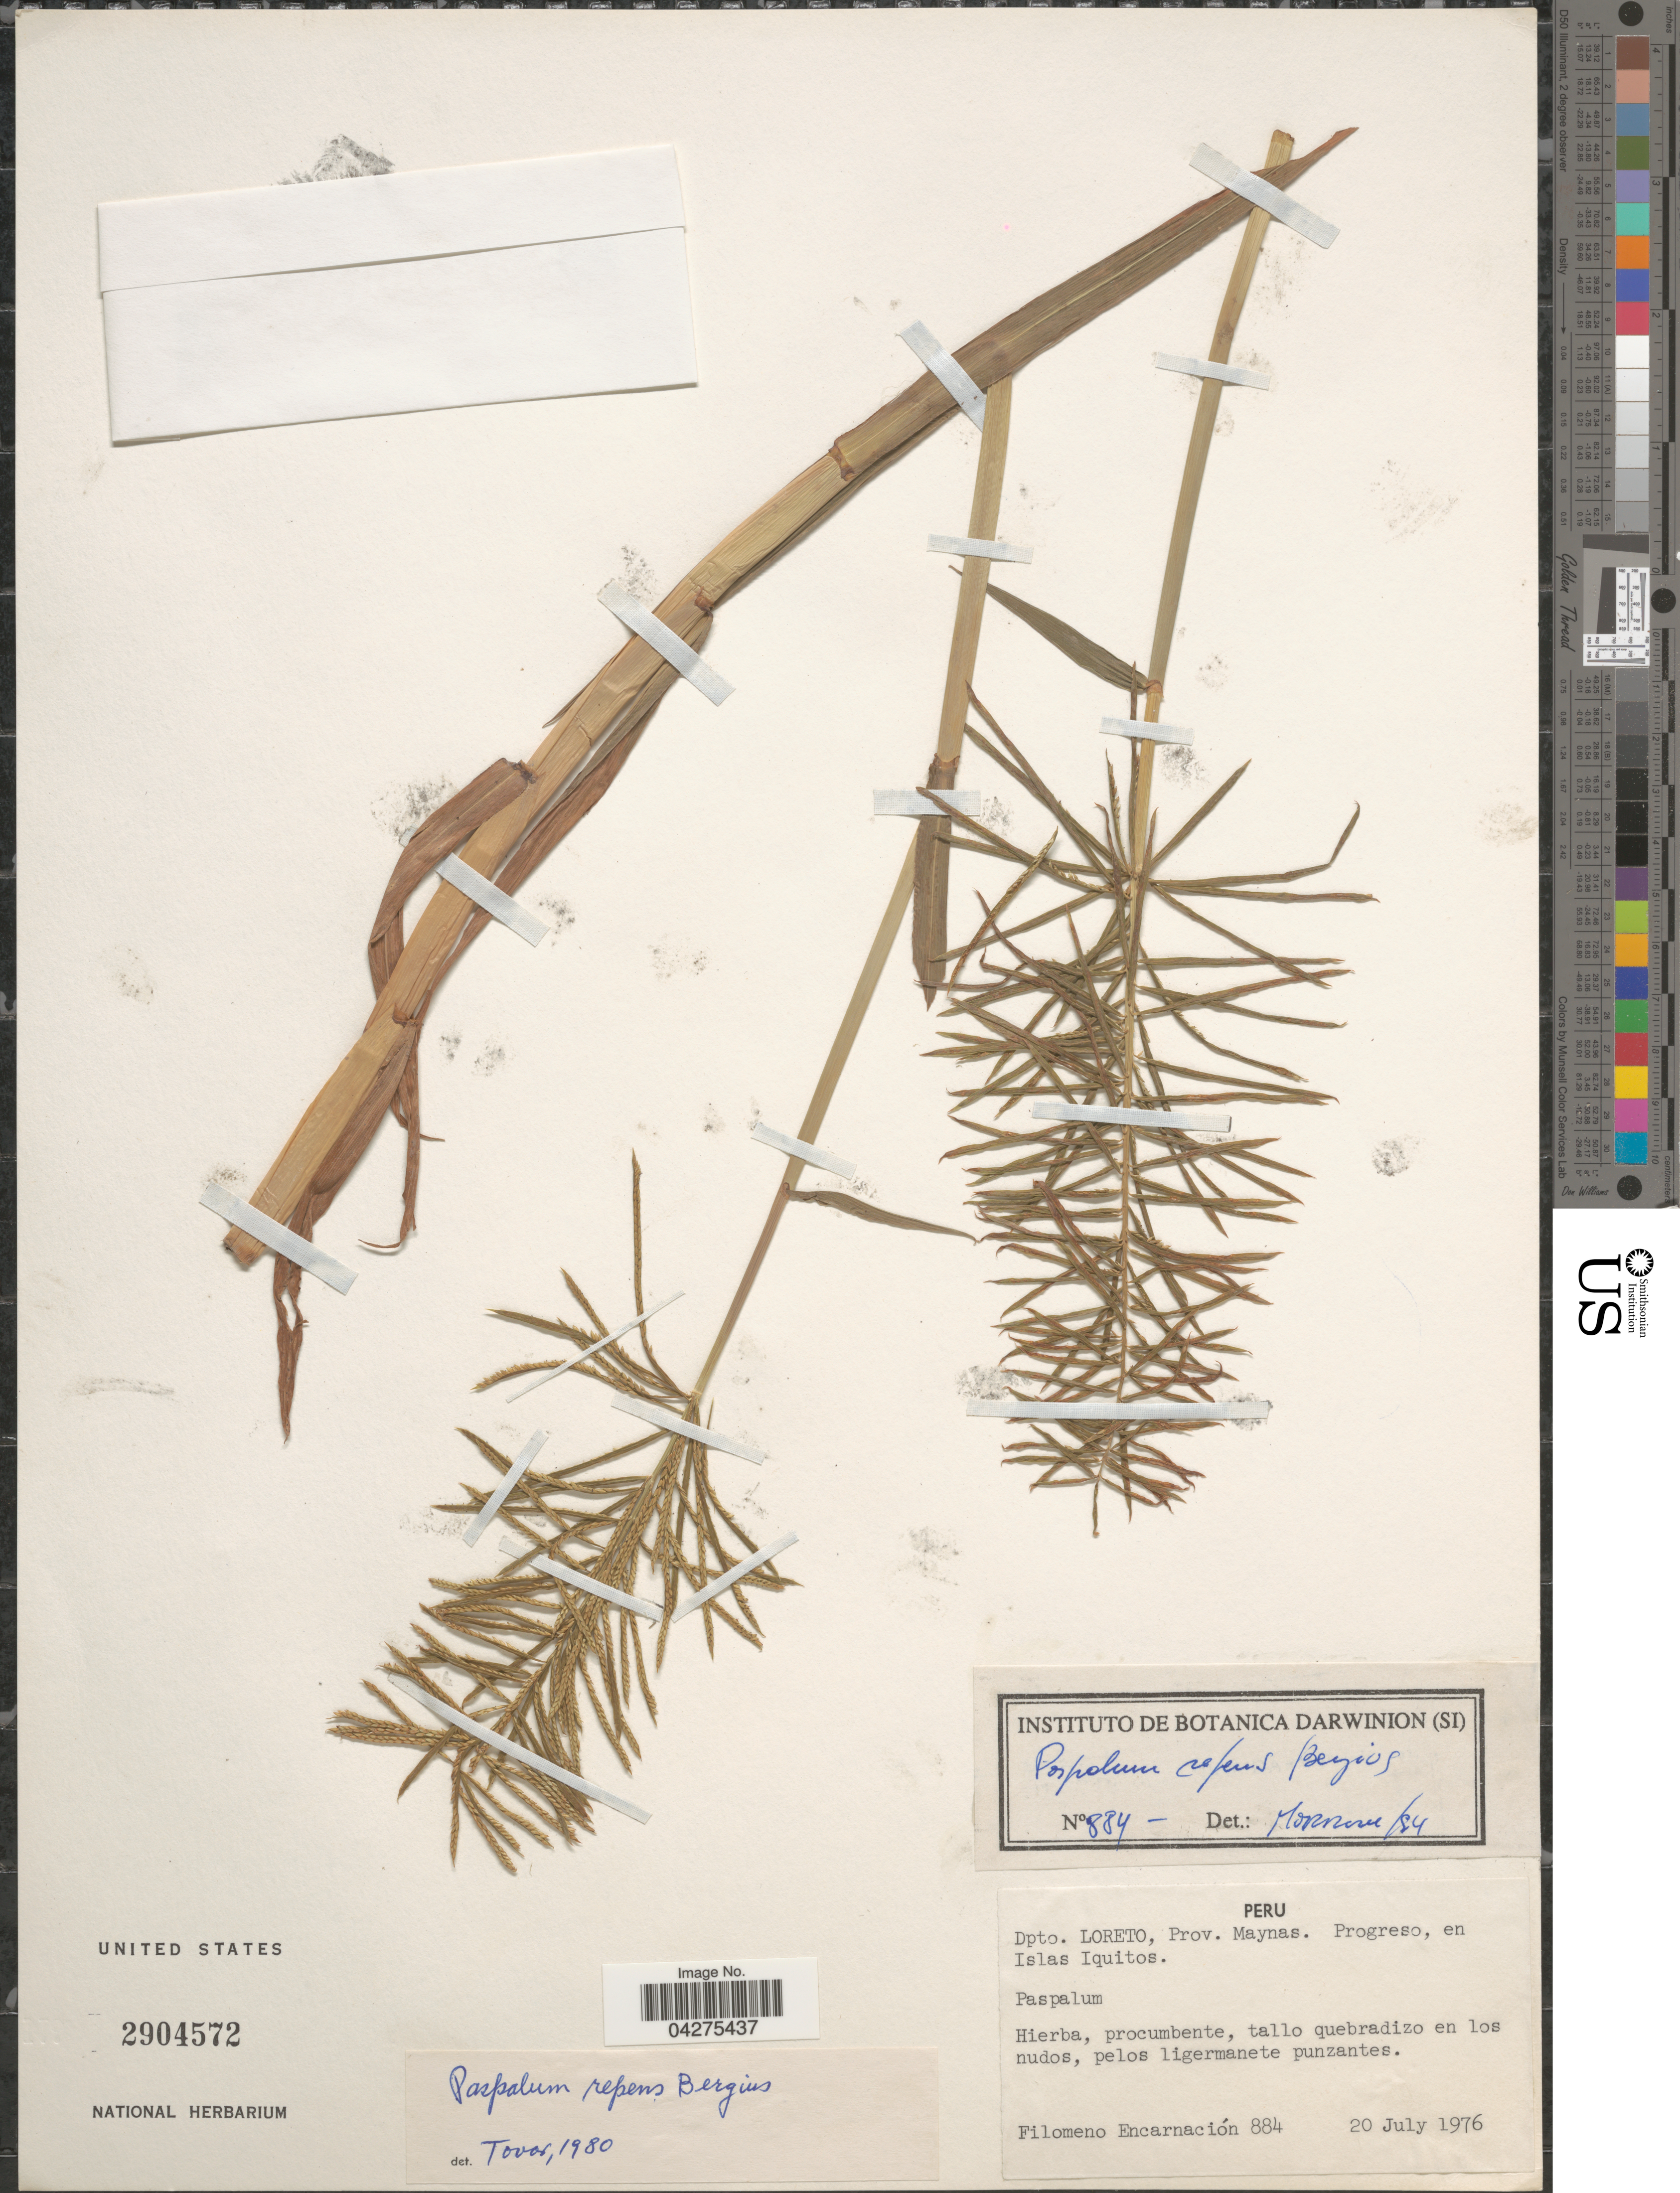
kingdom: Plantae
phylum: Tracheophyta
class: Liliopsida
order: Poales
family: Poaceae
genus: Paspalum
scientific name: Paspalum repens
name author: P.J. Bergius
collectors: F. Encarnación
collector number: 884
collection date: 1976-07-20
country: Peru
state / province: Loreto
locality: Dpto. Loreto, Prov. Maynas. Progreso, en Islas Iquitos.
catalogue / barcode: US 2904572